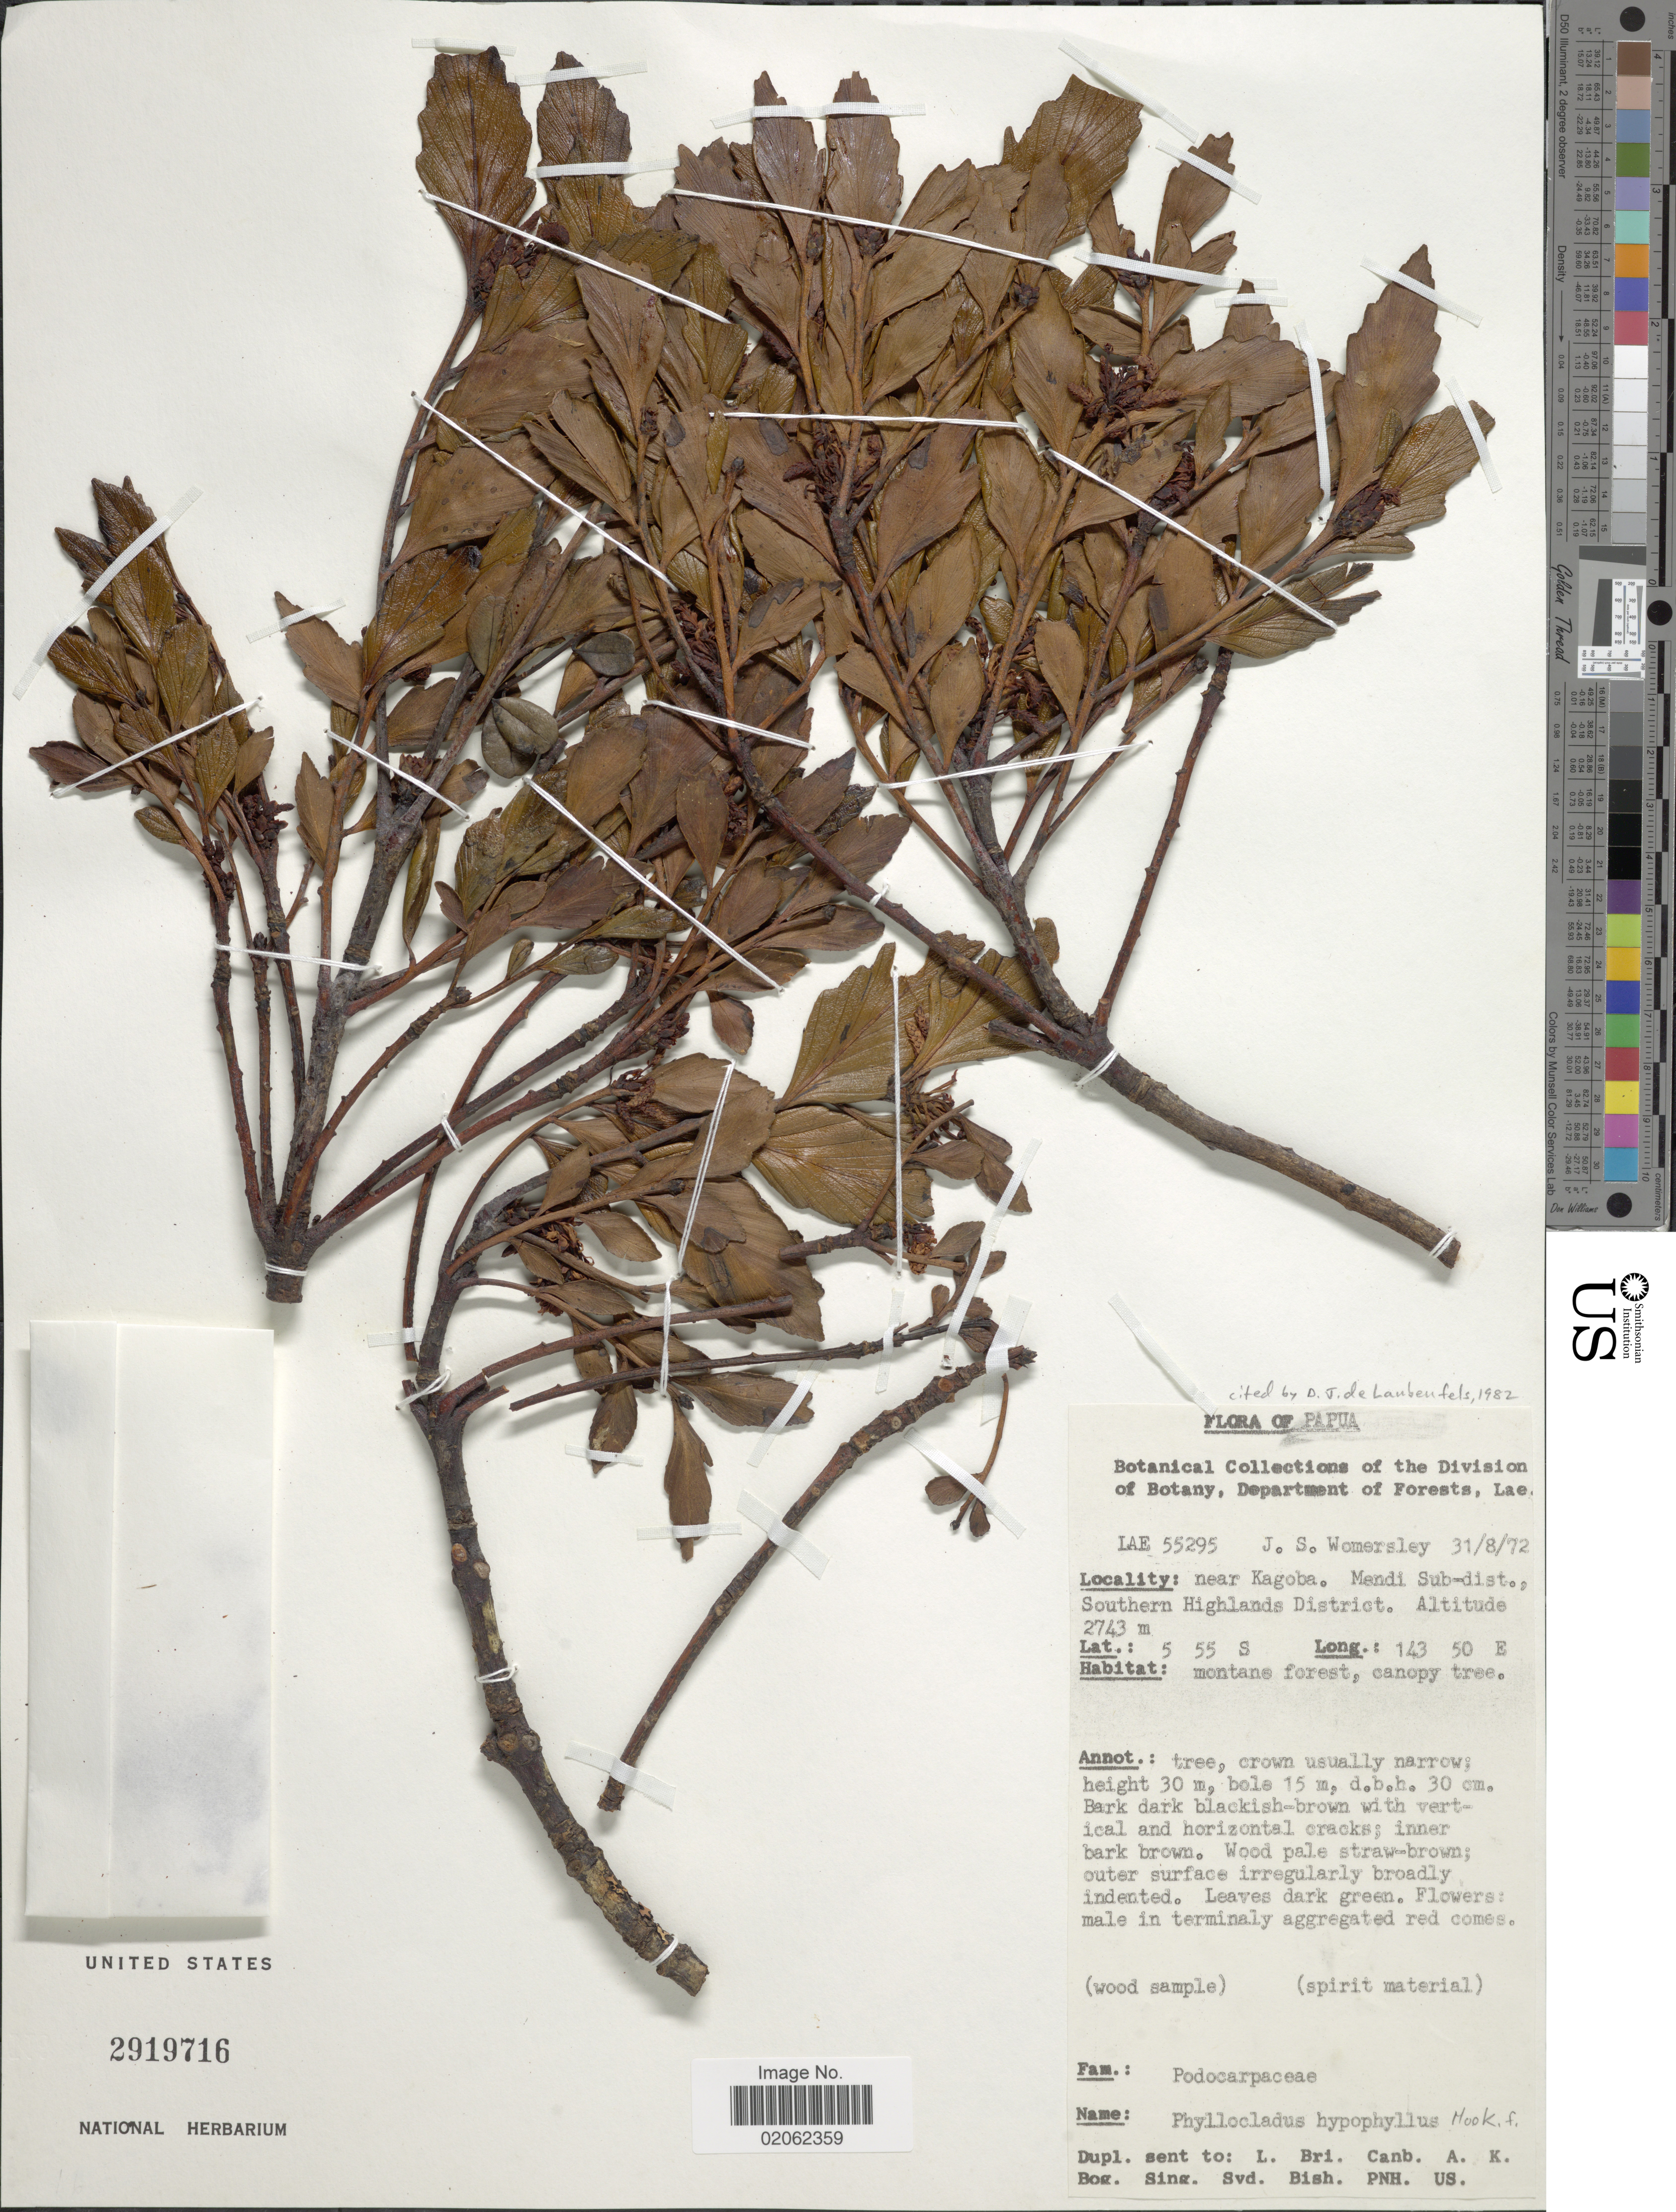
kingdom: Plantae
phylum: Tracheophyta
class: Pinopsida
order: Pinales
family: Phyllocladaceae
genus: Phyllocladus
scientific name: Phyllocladus hypophyllus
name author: Hook. f.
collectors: J. S. Womersley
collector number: LAE 55295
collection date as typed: Transcribed d/m/y: 31/8/72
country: Papua New Guinea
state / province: Southern Highlands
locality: Near Kagoba. Mendi Sub-dist., Southern Highlands District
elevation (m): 2743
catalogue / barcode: US 2919716